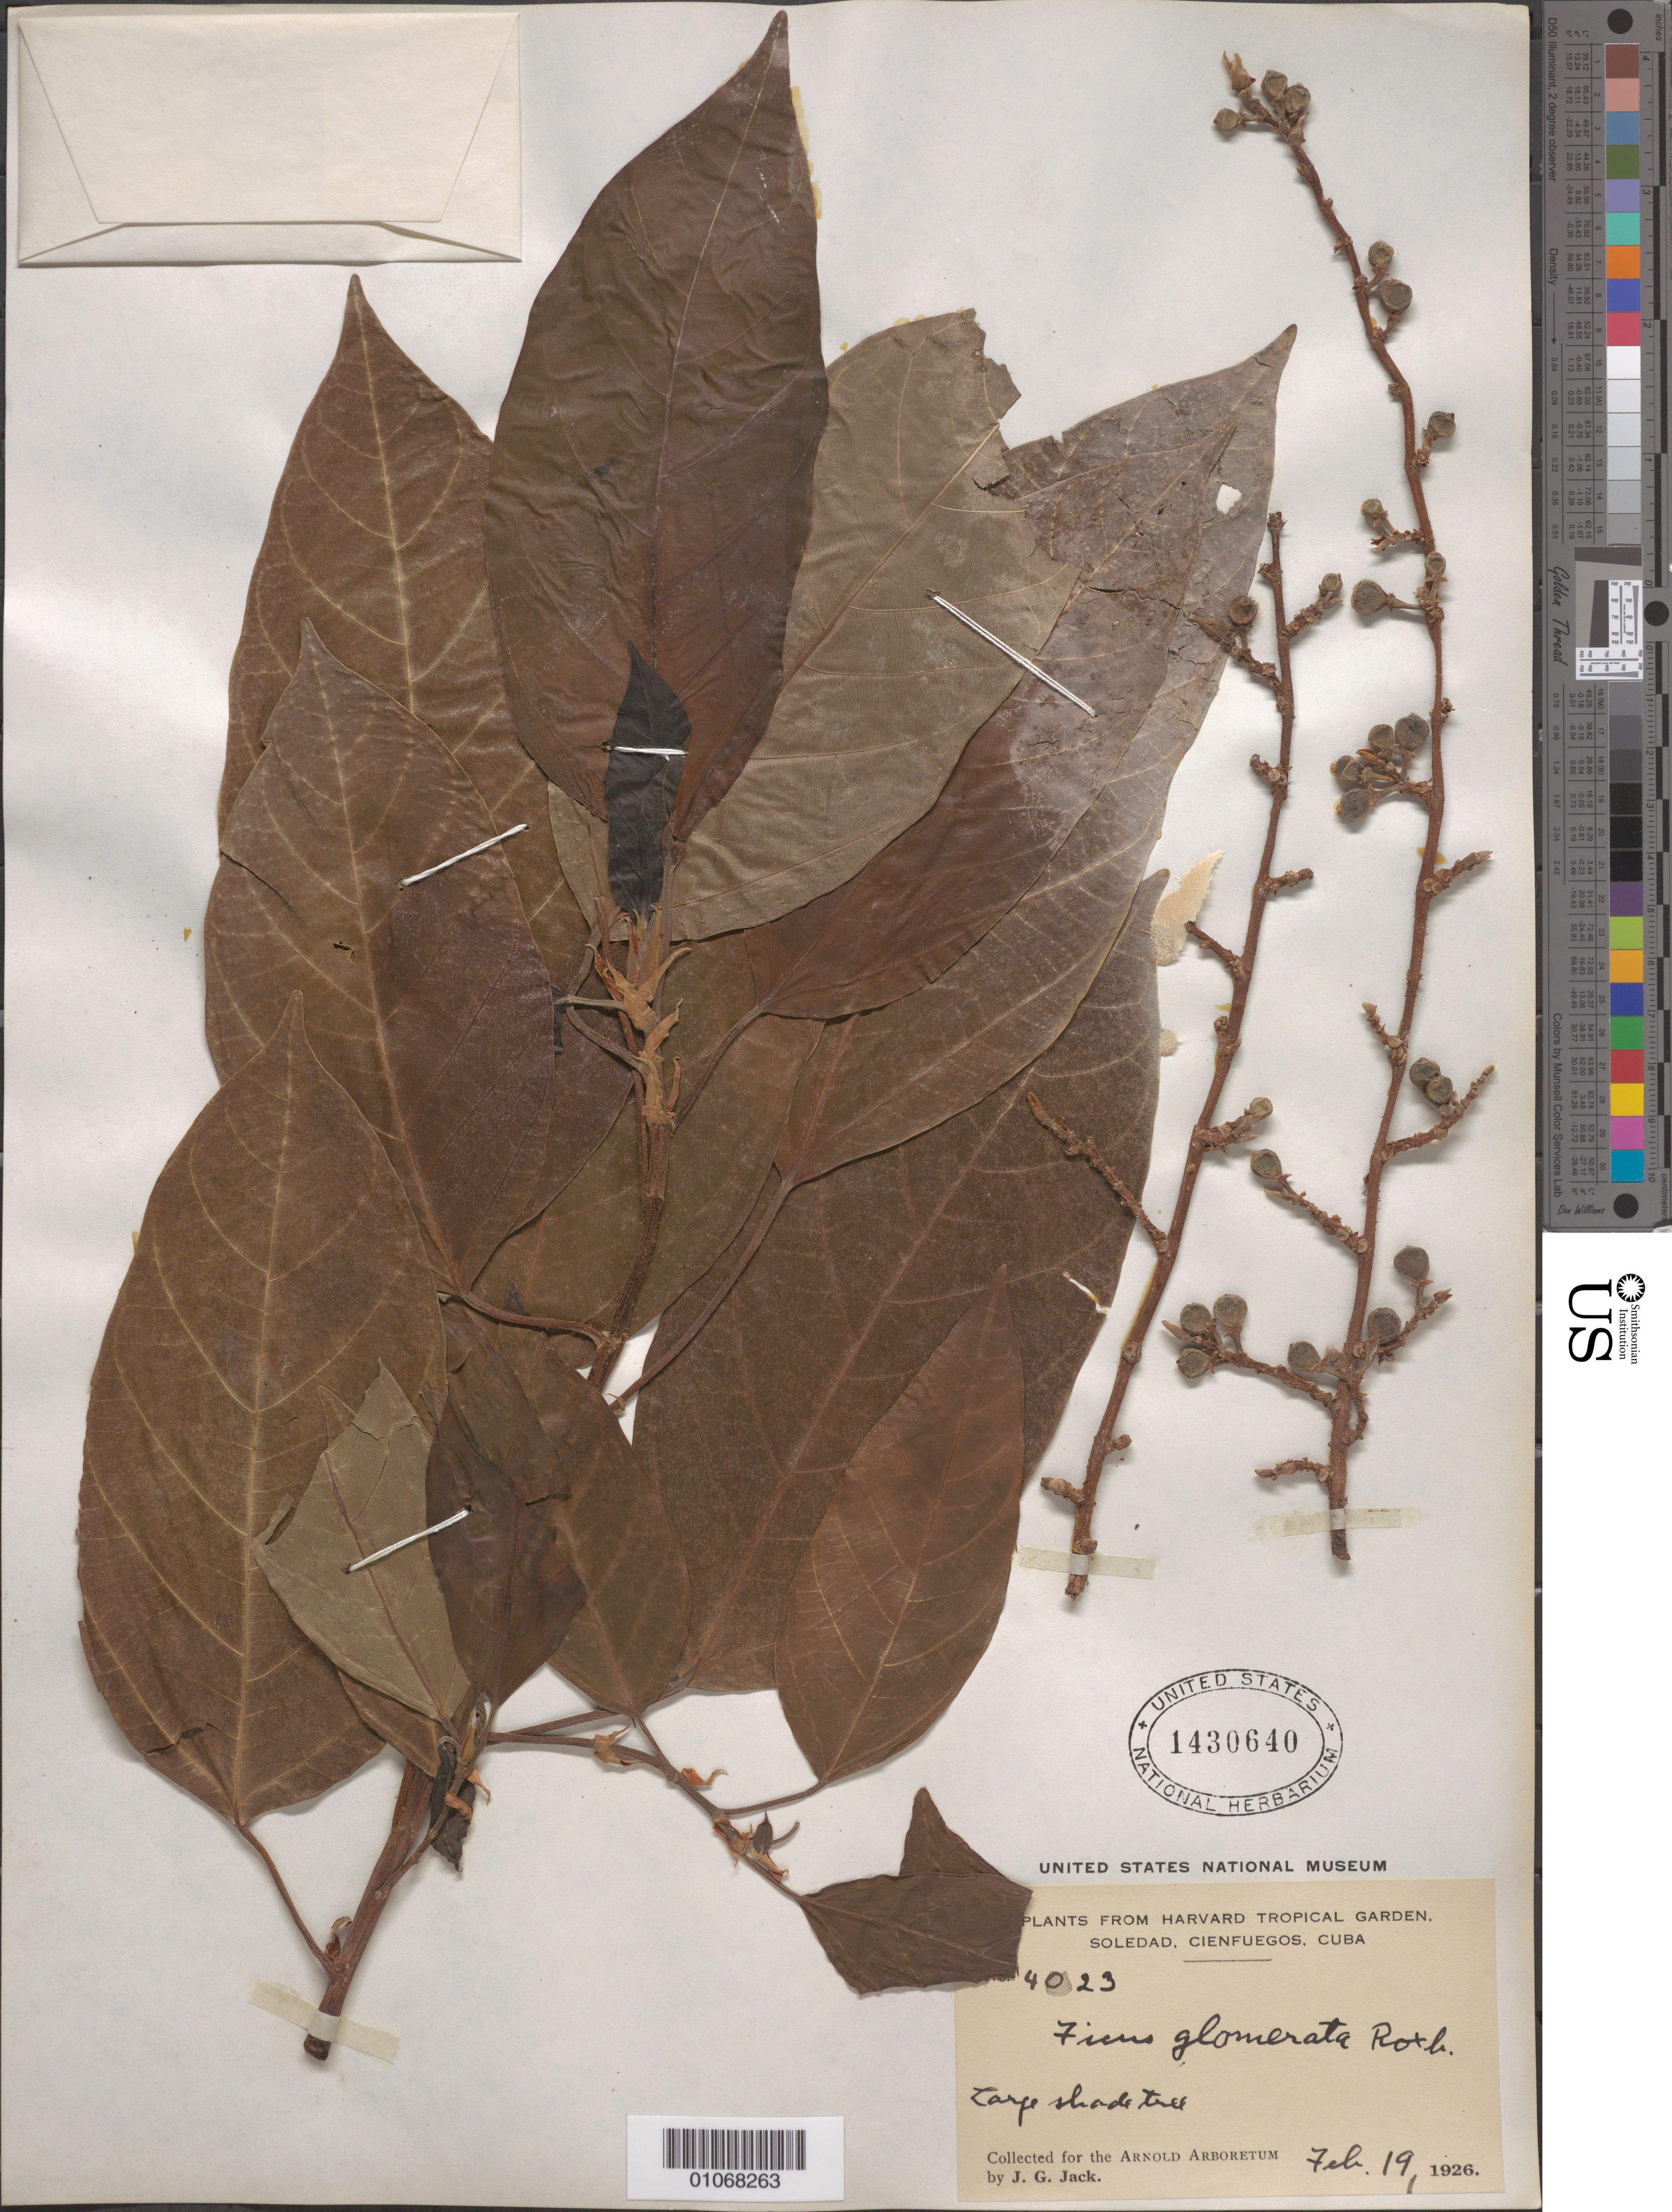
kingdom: Plantae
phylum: Tracheophyta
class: Magnoliopsida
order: Rosales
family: Moraceae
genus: Ficus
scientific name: Ficus glomerata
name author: Roxb.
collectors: J. G. Jack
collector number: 4023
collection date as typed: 19 Feb 1926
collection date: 1926-02-19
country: Cuba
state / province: Cienfuegos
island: Cuba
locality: Soledad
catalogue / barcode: US 1430640